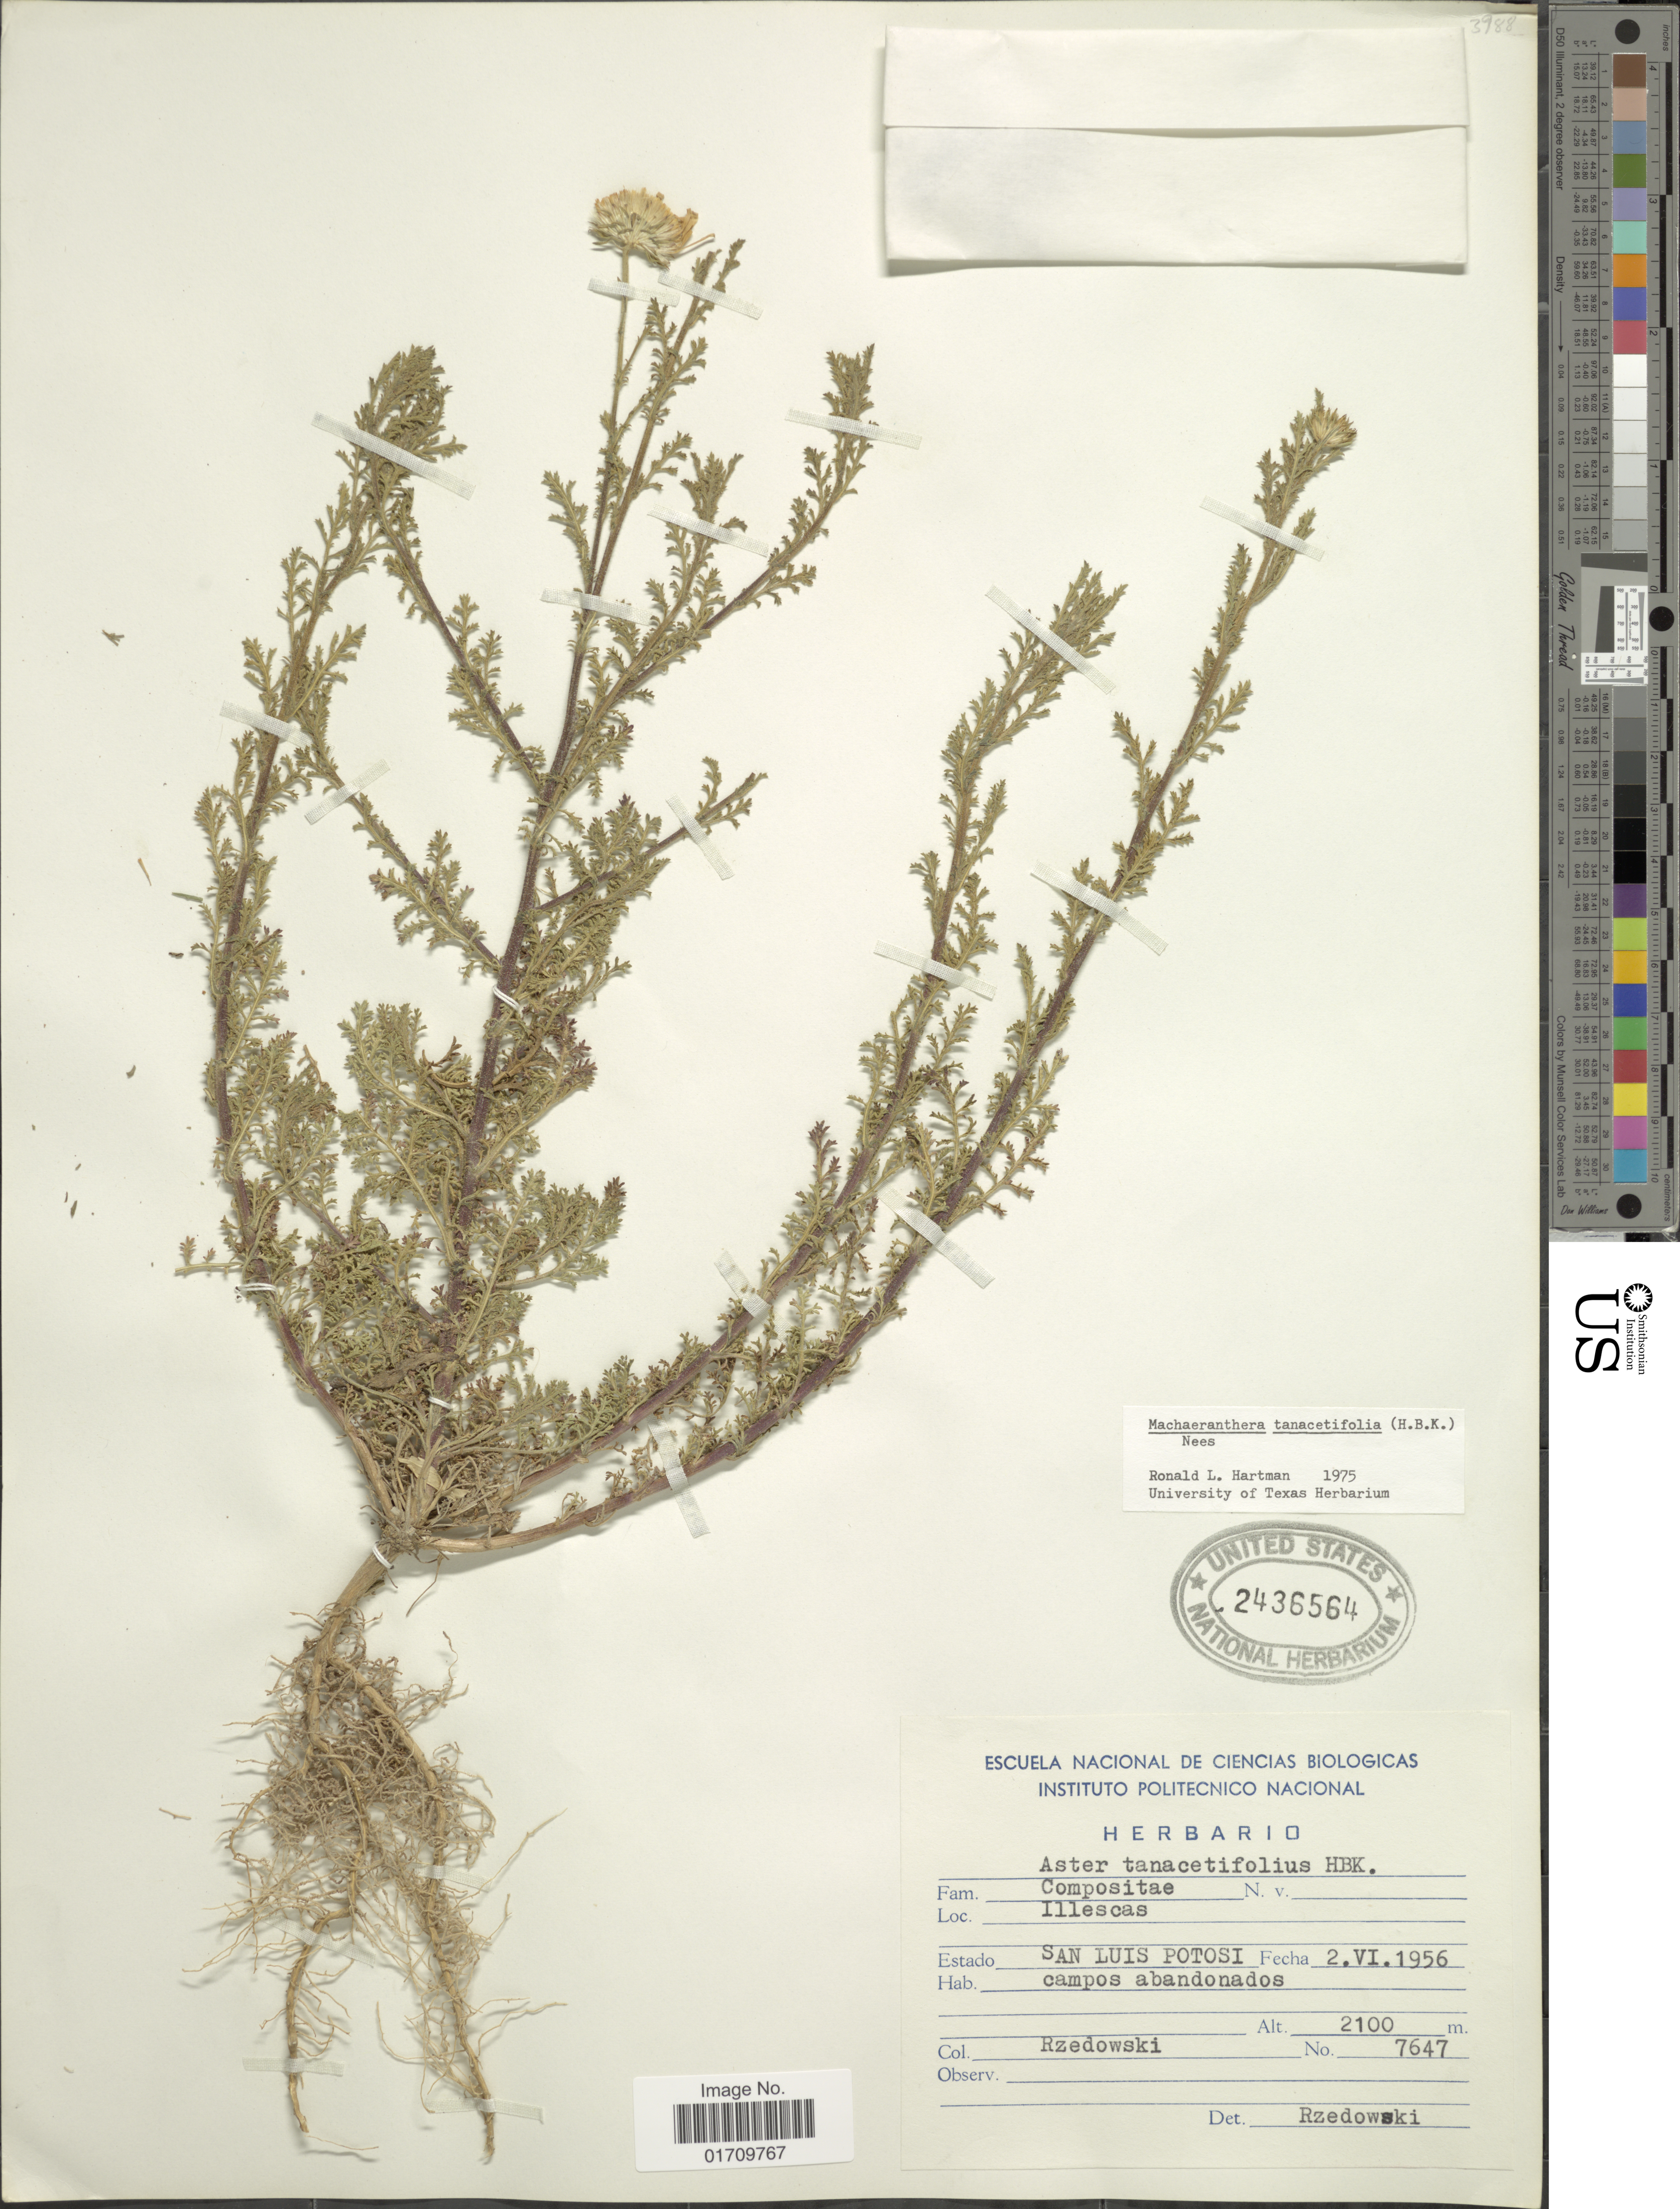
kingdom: Plantae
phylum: Tracheophyta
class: Magnoliopsida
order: Asterales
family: Asteraceae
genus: Machaeranthera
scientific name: Machaeranthera tanacetifolia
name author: (Kunth) Nees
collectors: Rzedowski, --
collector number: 7647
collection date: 1956-06-02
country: Mexico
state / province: San Luis Potosí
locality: Illescas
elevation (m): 2100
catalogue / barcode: US 2436564